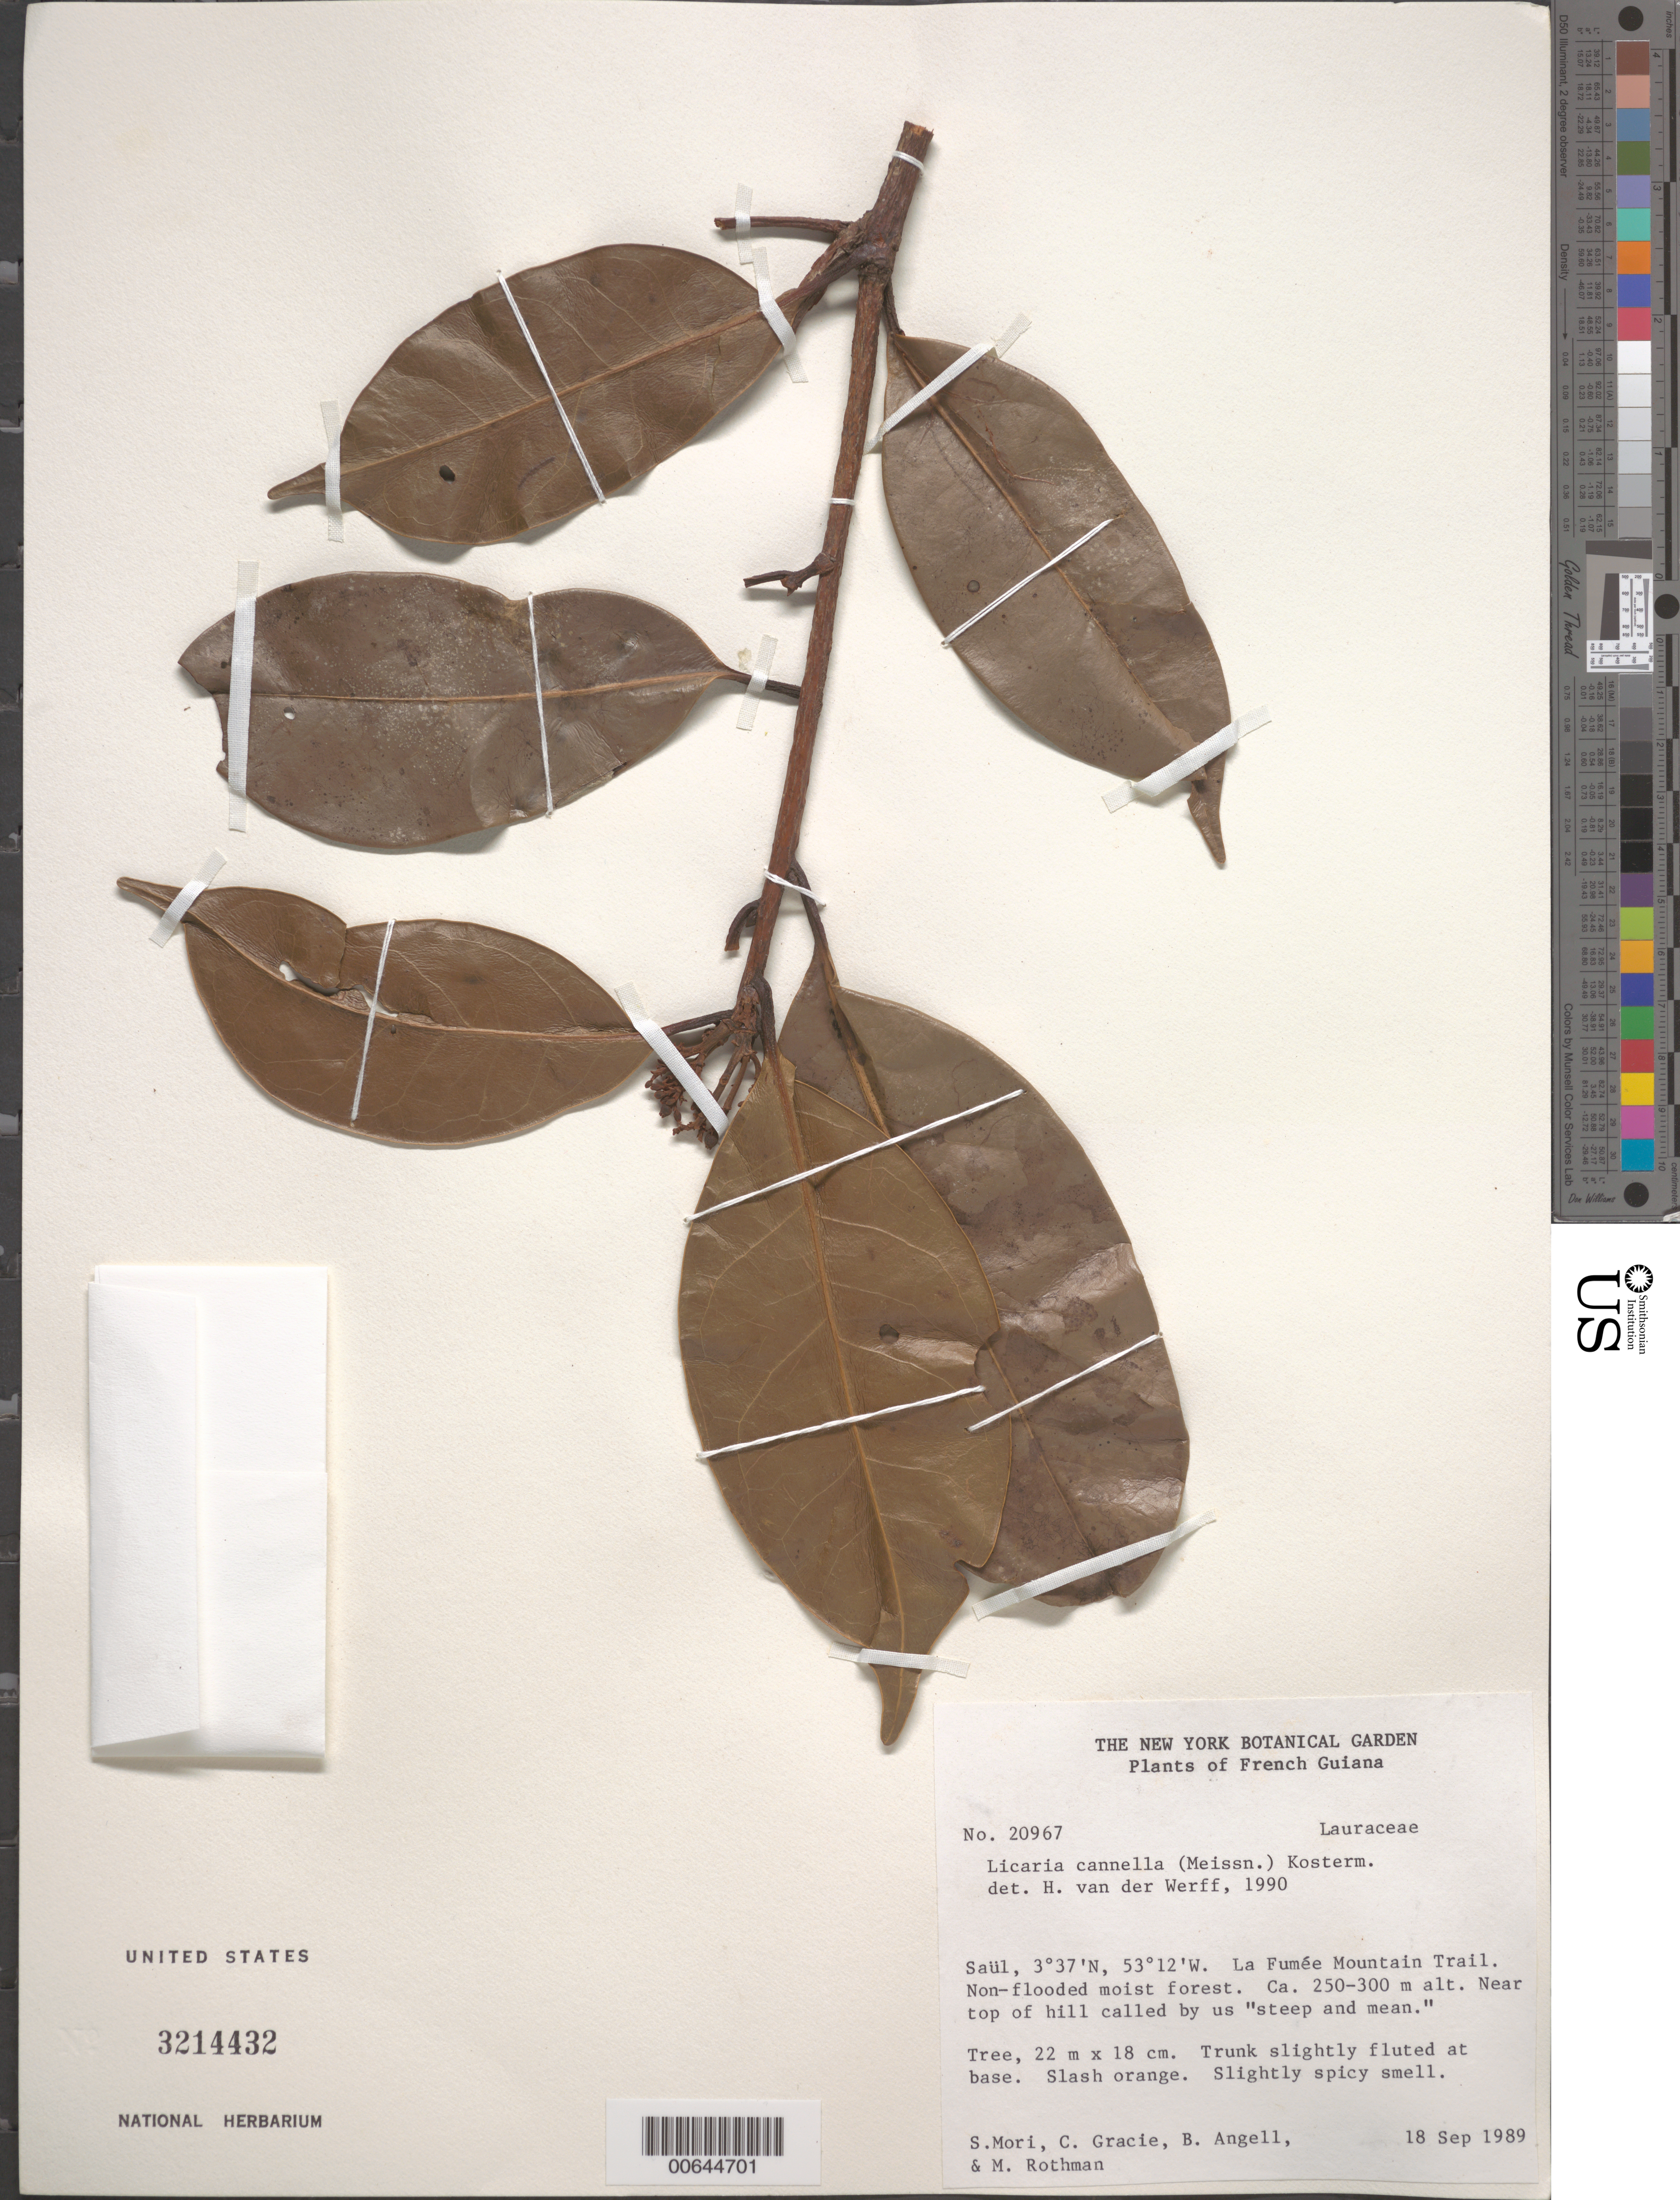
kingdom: Plantae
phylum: Tracheophyta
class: Magnoliopsida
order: Laurales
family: Lauraceae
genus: Licaria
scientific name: Licaria cannella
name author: (Meisn.) Kosterm.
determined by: van der Werff, H., (MO), Missouri Botanical Garden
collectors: S. Mori, C. A. Gracie, Bobbi Angell, M. Rothman & K. Wrightman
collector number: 20967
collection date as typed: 18-Sep-89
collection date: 1989-09-18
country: French Guiana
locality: Saül, La Fumée Mountain Trail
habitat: Non-flooded moist forest, near top of hill called by us "steep & mean."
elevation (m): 250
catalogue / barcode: US 3214432